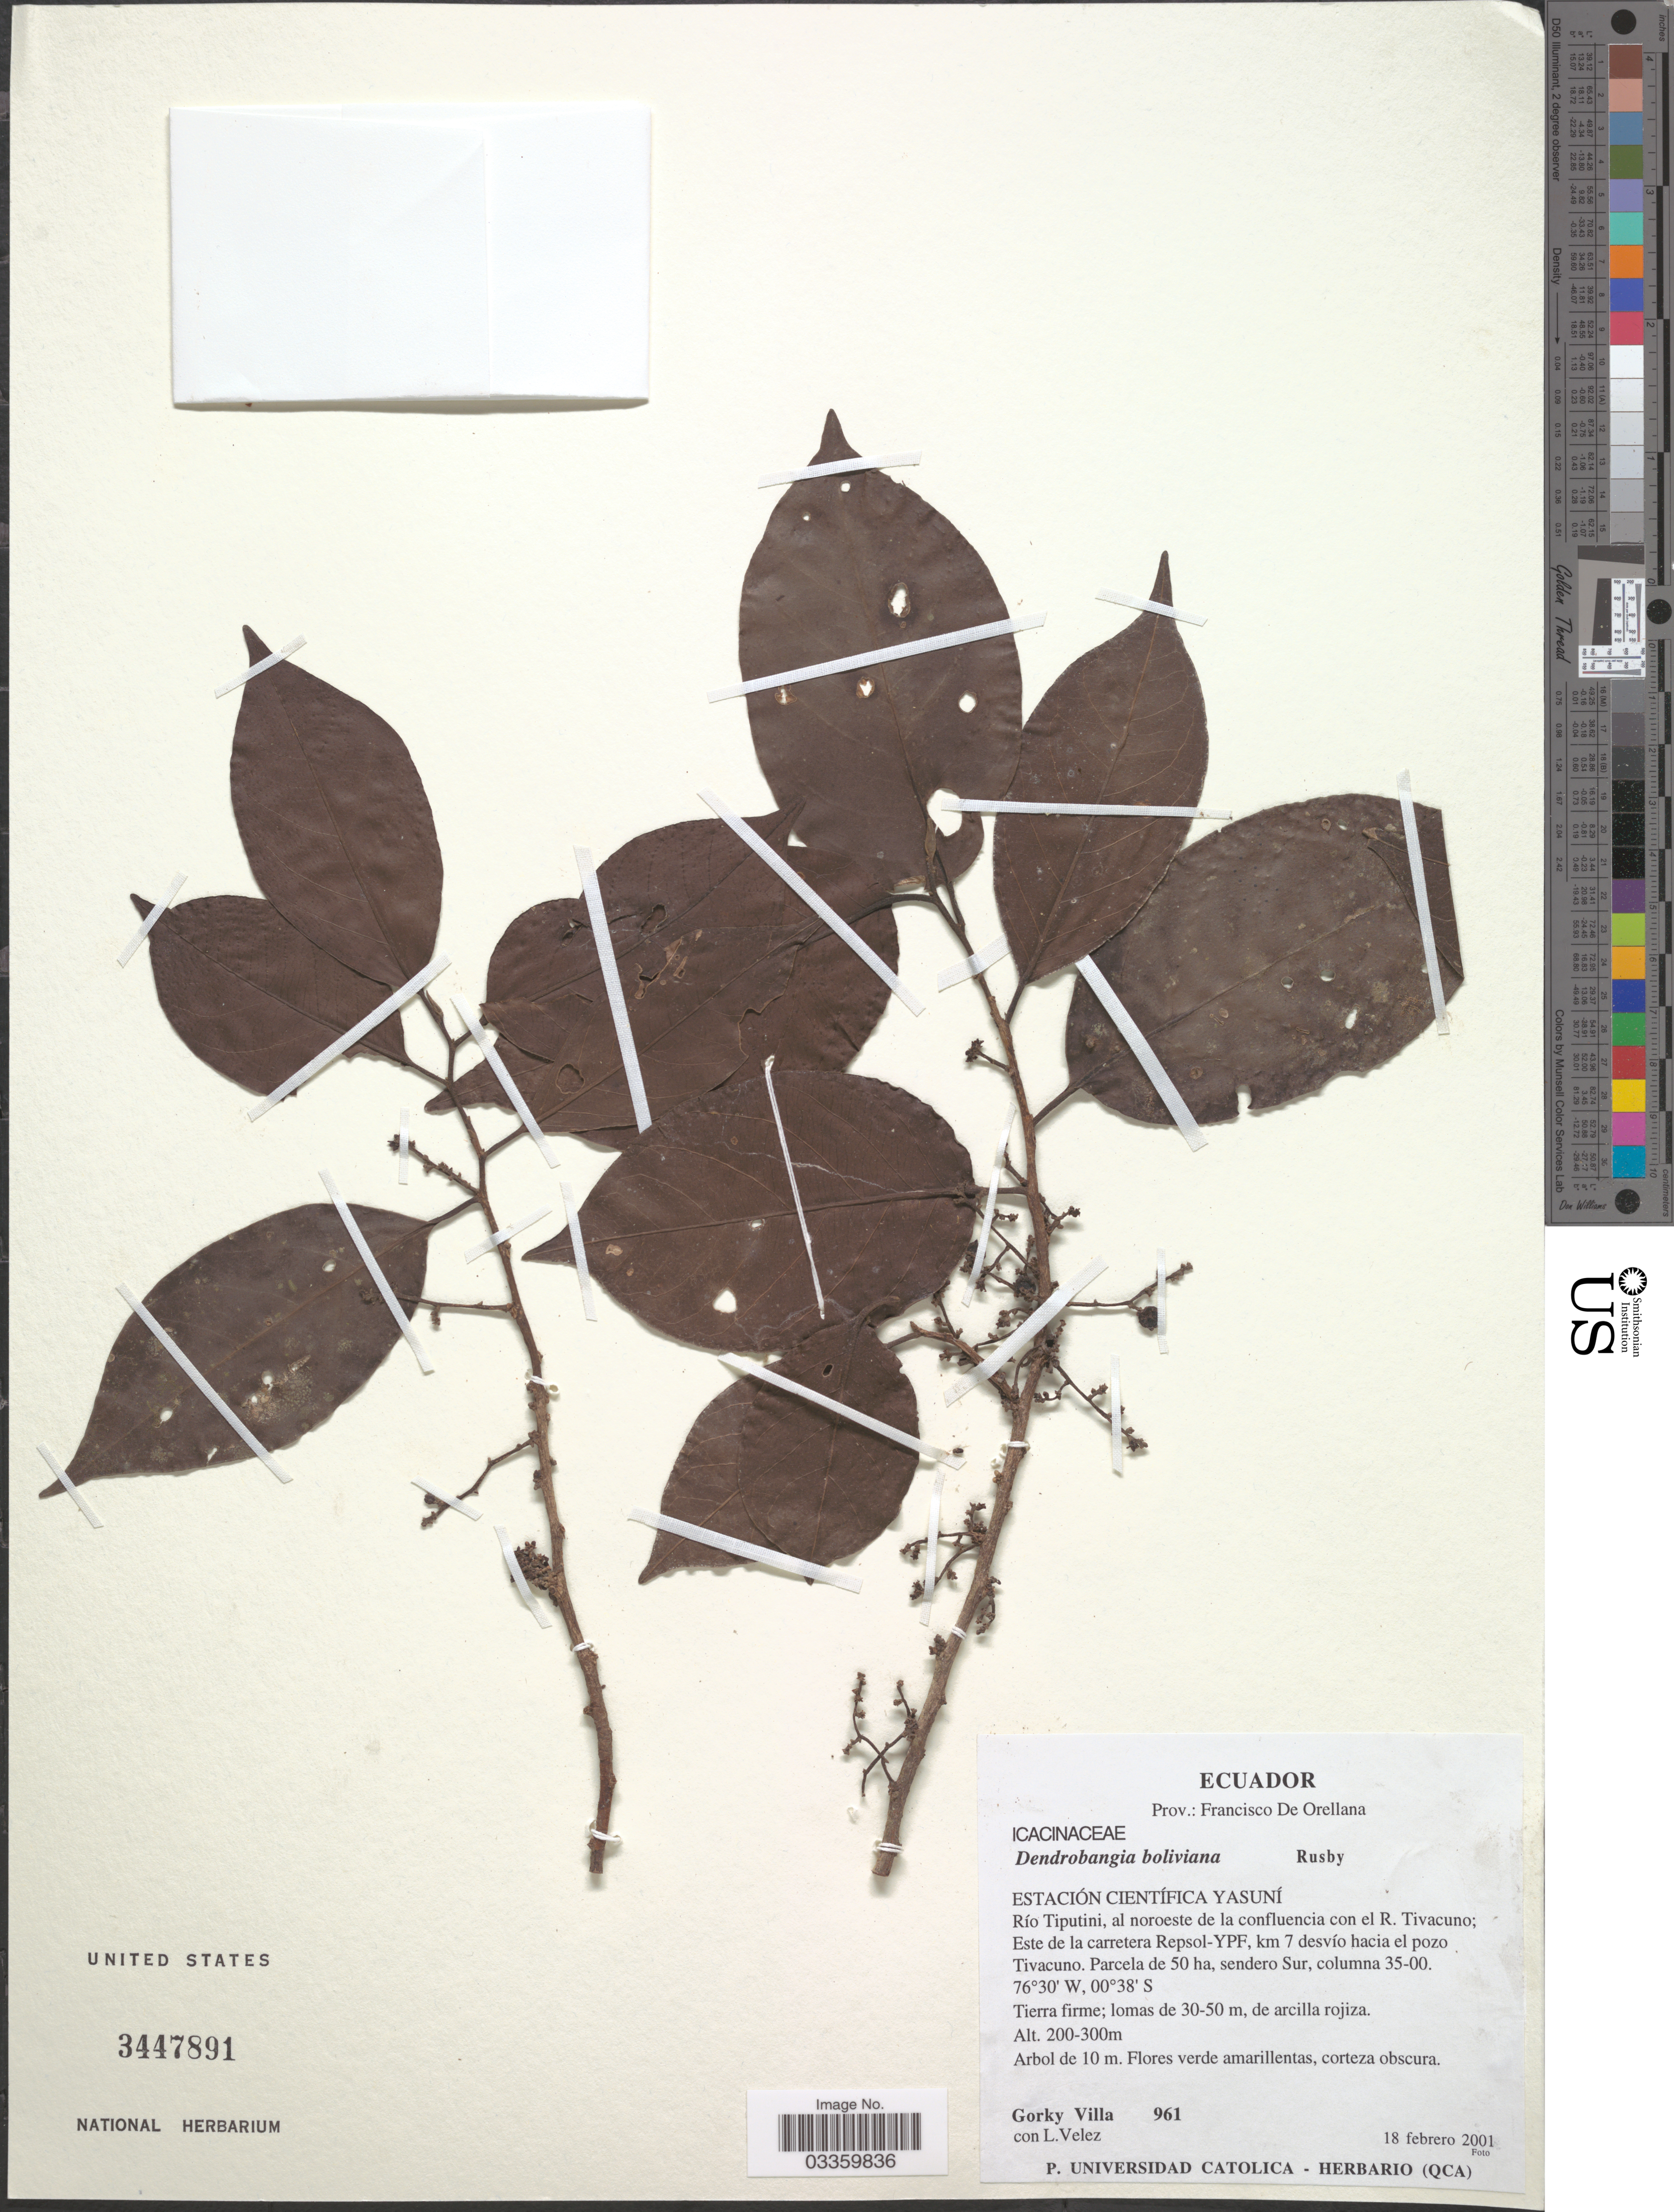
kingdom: Plantae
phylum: Tracheophyta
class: Magnoliopsida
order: Metteniusales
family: Metteniusaceae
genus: Dendrobangia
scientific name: Dendrobangia boliviana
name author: Rusby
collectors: G. Villa & L. Velez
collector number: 961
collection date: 2001-02-18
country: Ecuador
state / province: Orellana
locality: Prov.: Francisco De Orellana. Estación Cient;ifica Yasuní. Río Tiputini, al noroeste de la confluencia con el R. Tivacuno; Este de la carretera Repsol-YPF, km 7 desvío hacia el pozo Tivacuno. Parcelo de 50 ha, sendero Sur, Columna 35-00.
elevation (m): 200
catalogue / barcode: US 3447891